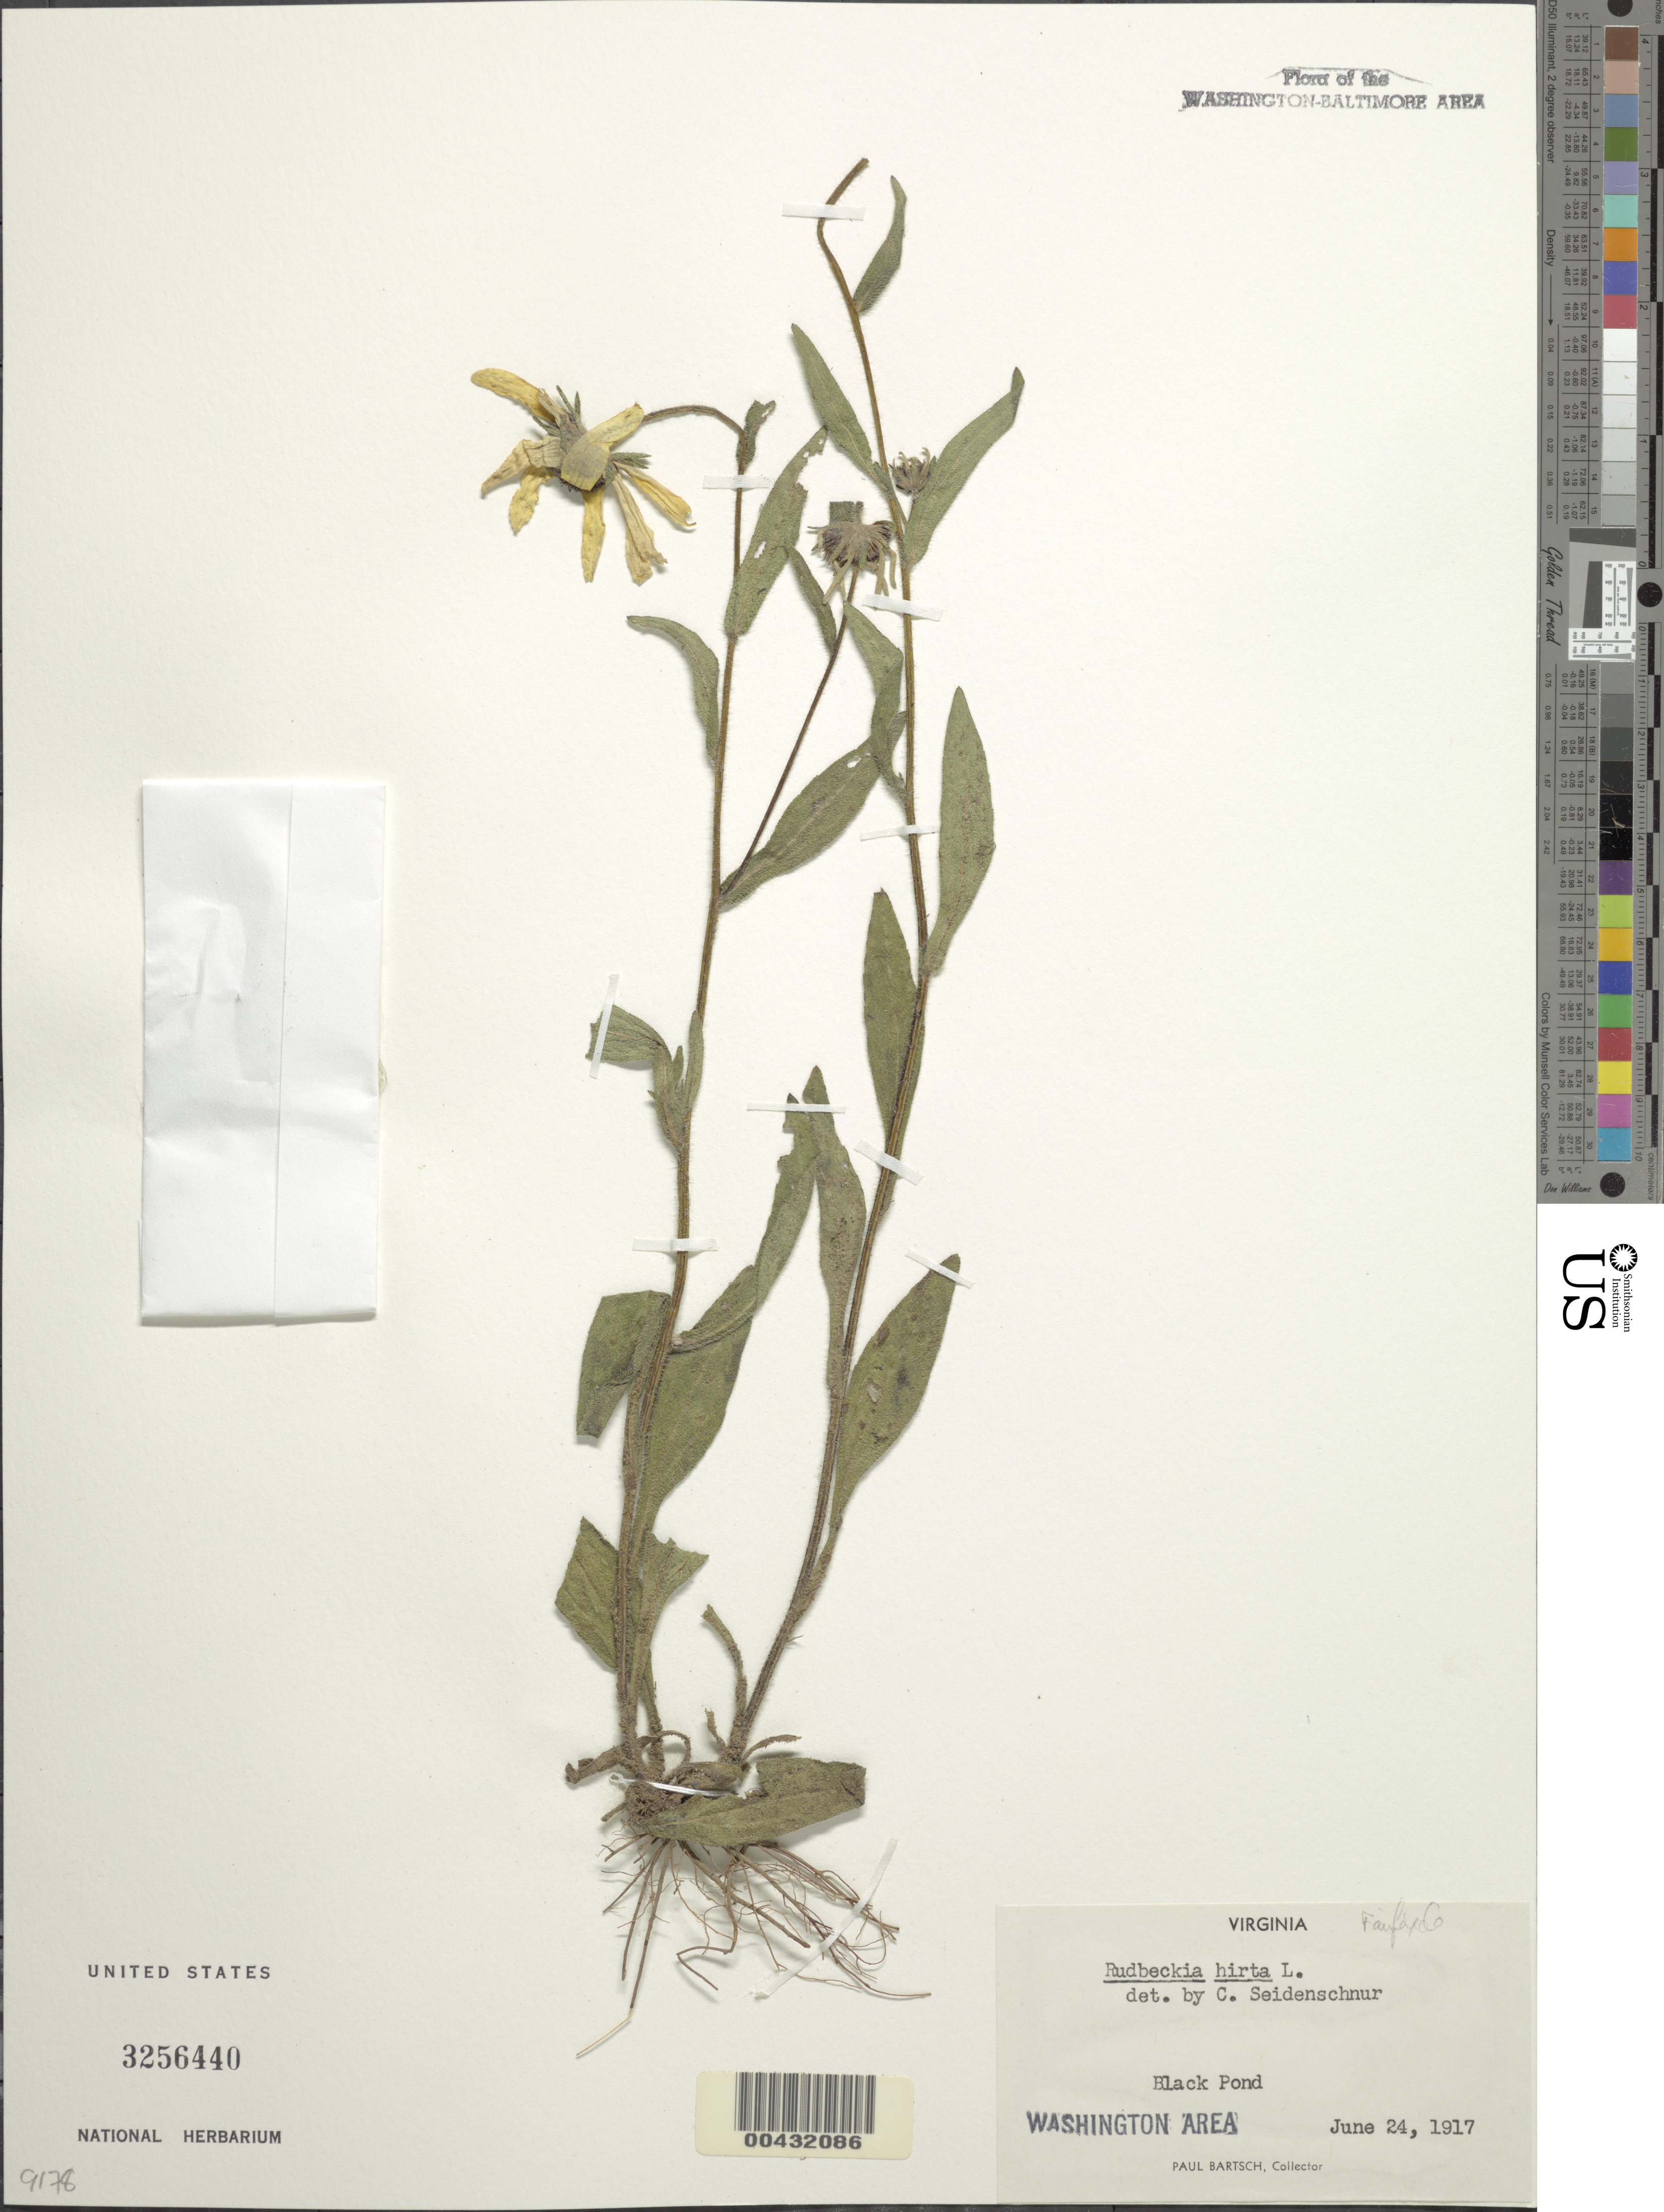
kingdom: Plantae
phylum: Tracheophyta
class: Magnoliopsida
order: Asterales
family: Asteraceae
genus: Rudbeckia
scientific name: Rudbeckia hirta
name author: L.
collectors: P. Bartsch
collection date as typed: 24 Jun 1917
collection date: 1917-06-24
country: United States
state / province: Virginia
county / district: Fairfax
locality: Black Pond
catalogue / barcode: US 3256440